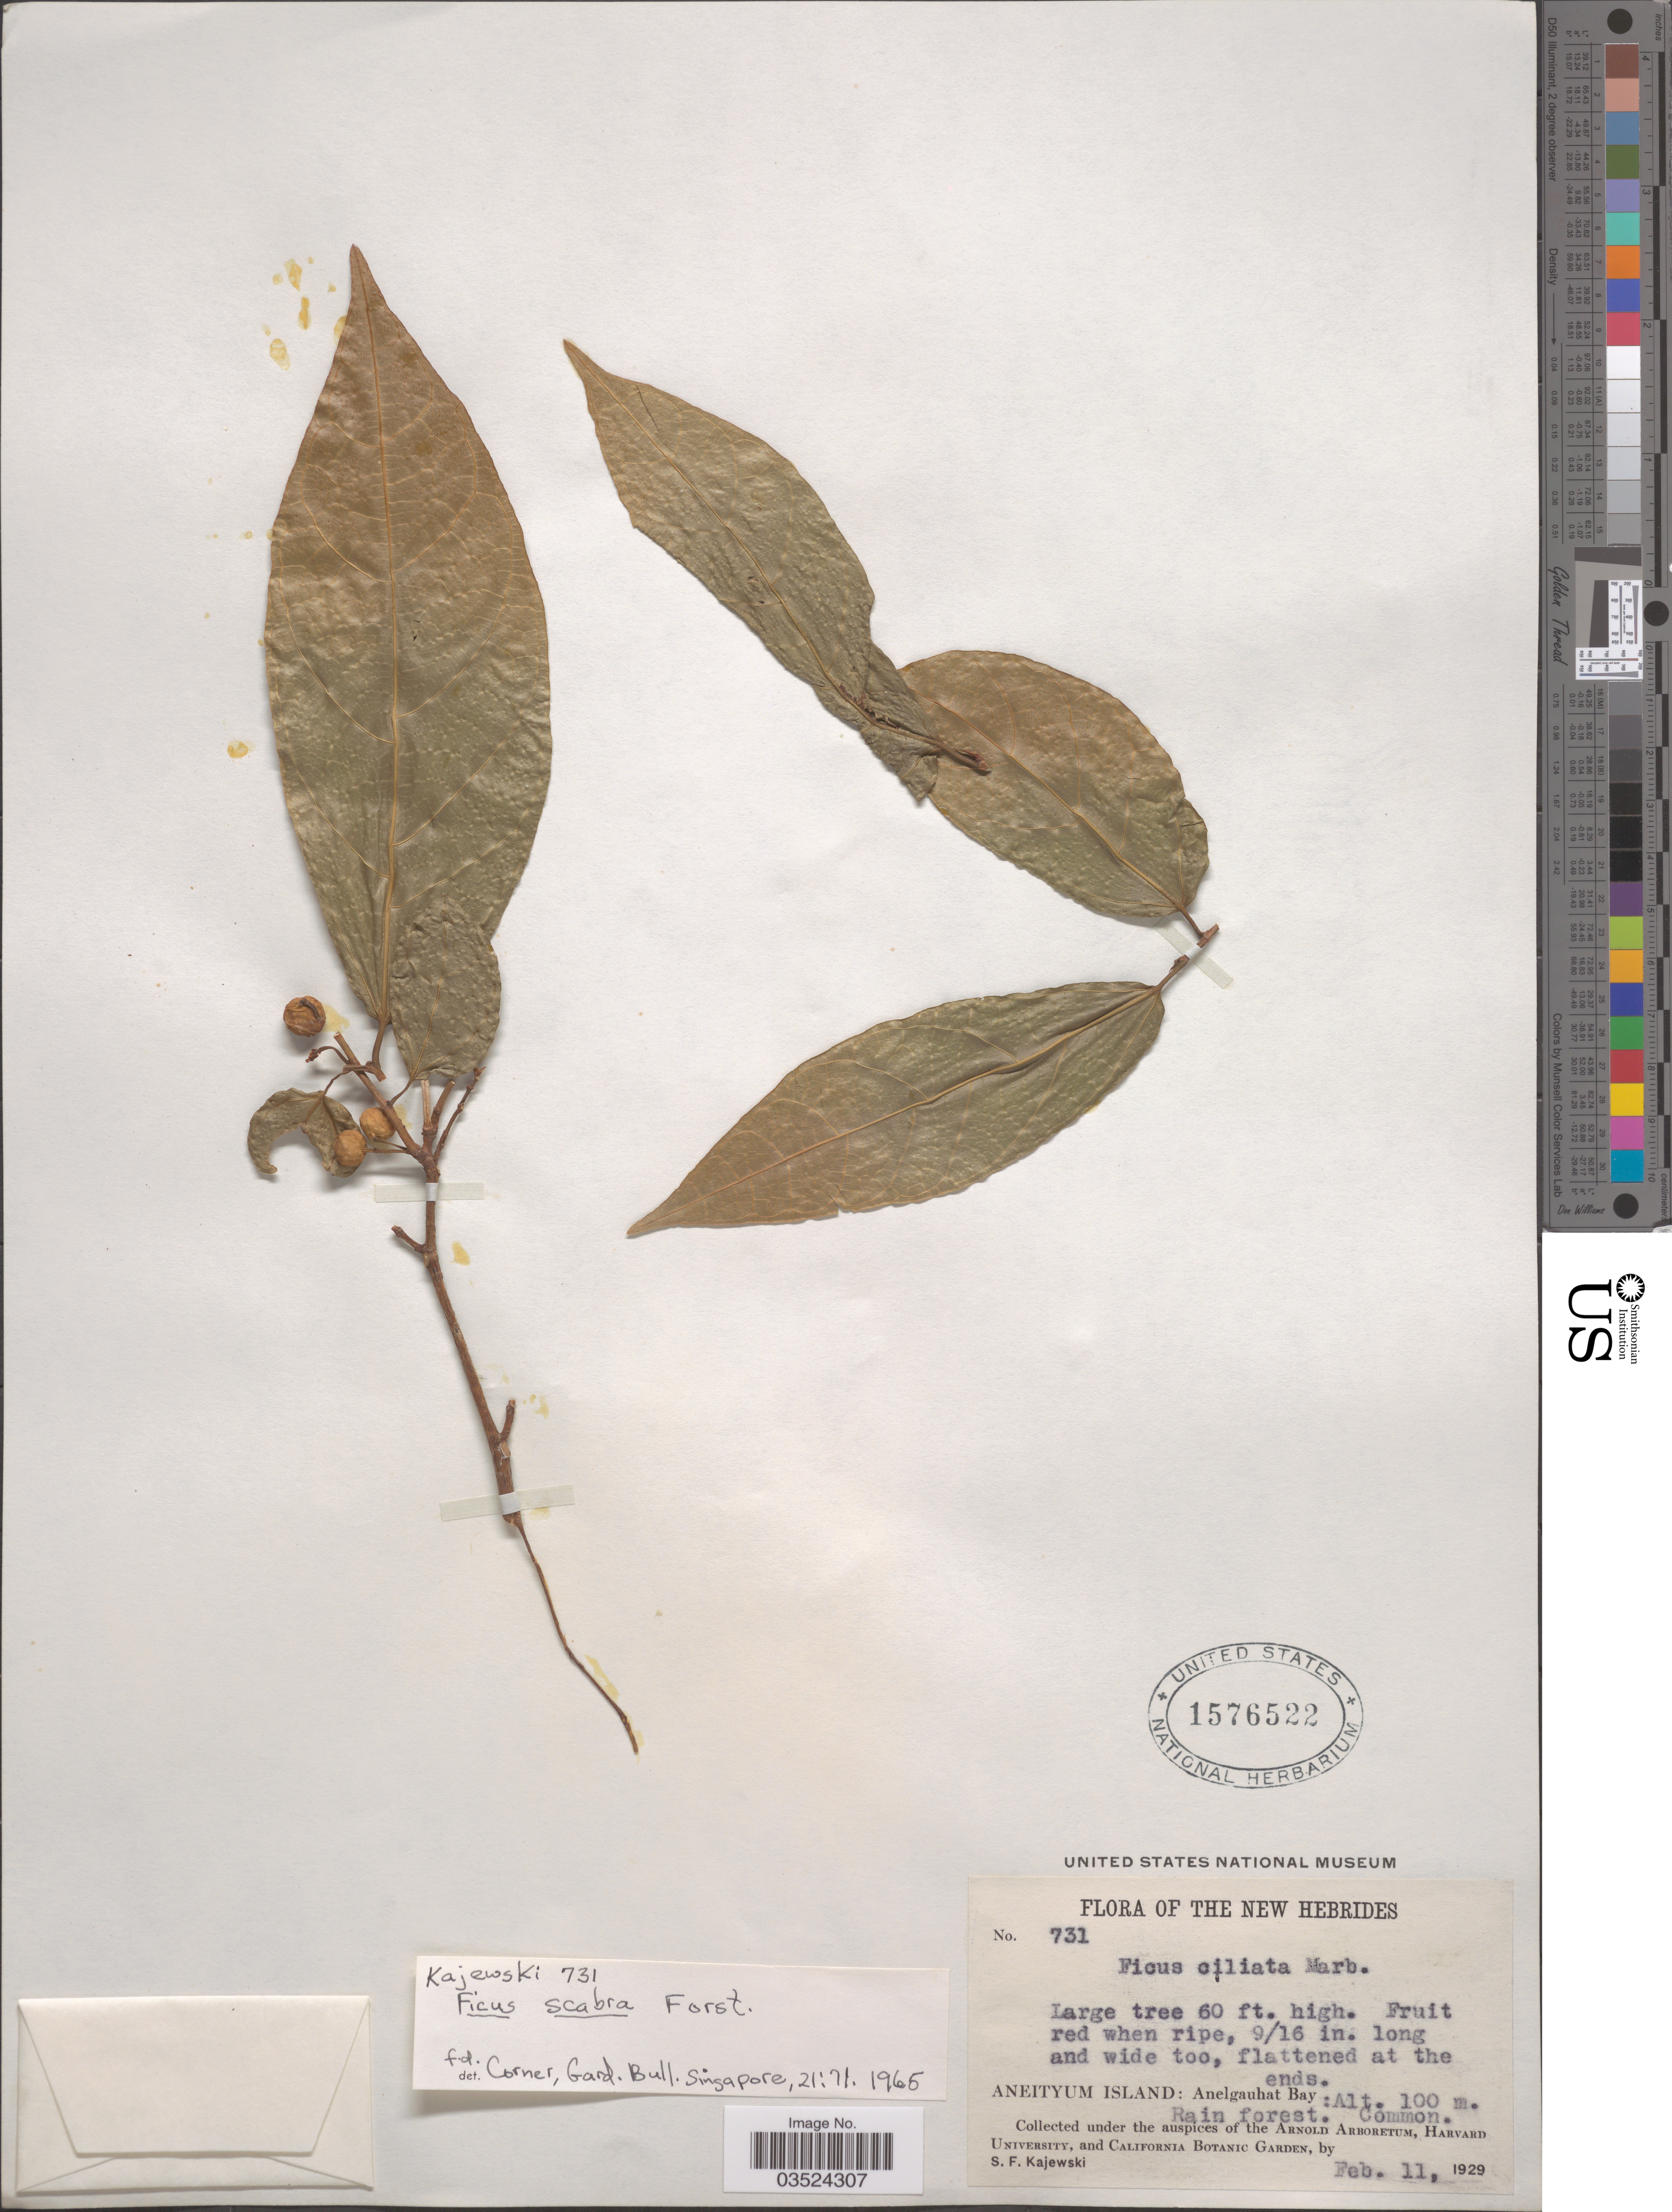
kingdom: Plantae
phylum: Tracheophyta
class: Magnoliopsida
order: Rosales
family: Moraceae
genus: Ficus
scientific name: Ficus scabra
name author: G. Forst.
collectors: S. Kajewski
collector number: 731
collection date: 1929-02-11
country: Vanuatu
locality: The New Hebrides. Aneityum Island: Anelgauhat Bay.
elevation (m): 100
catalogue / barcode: US 1576522